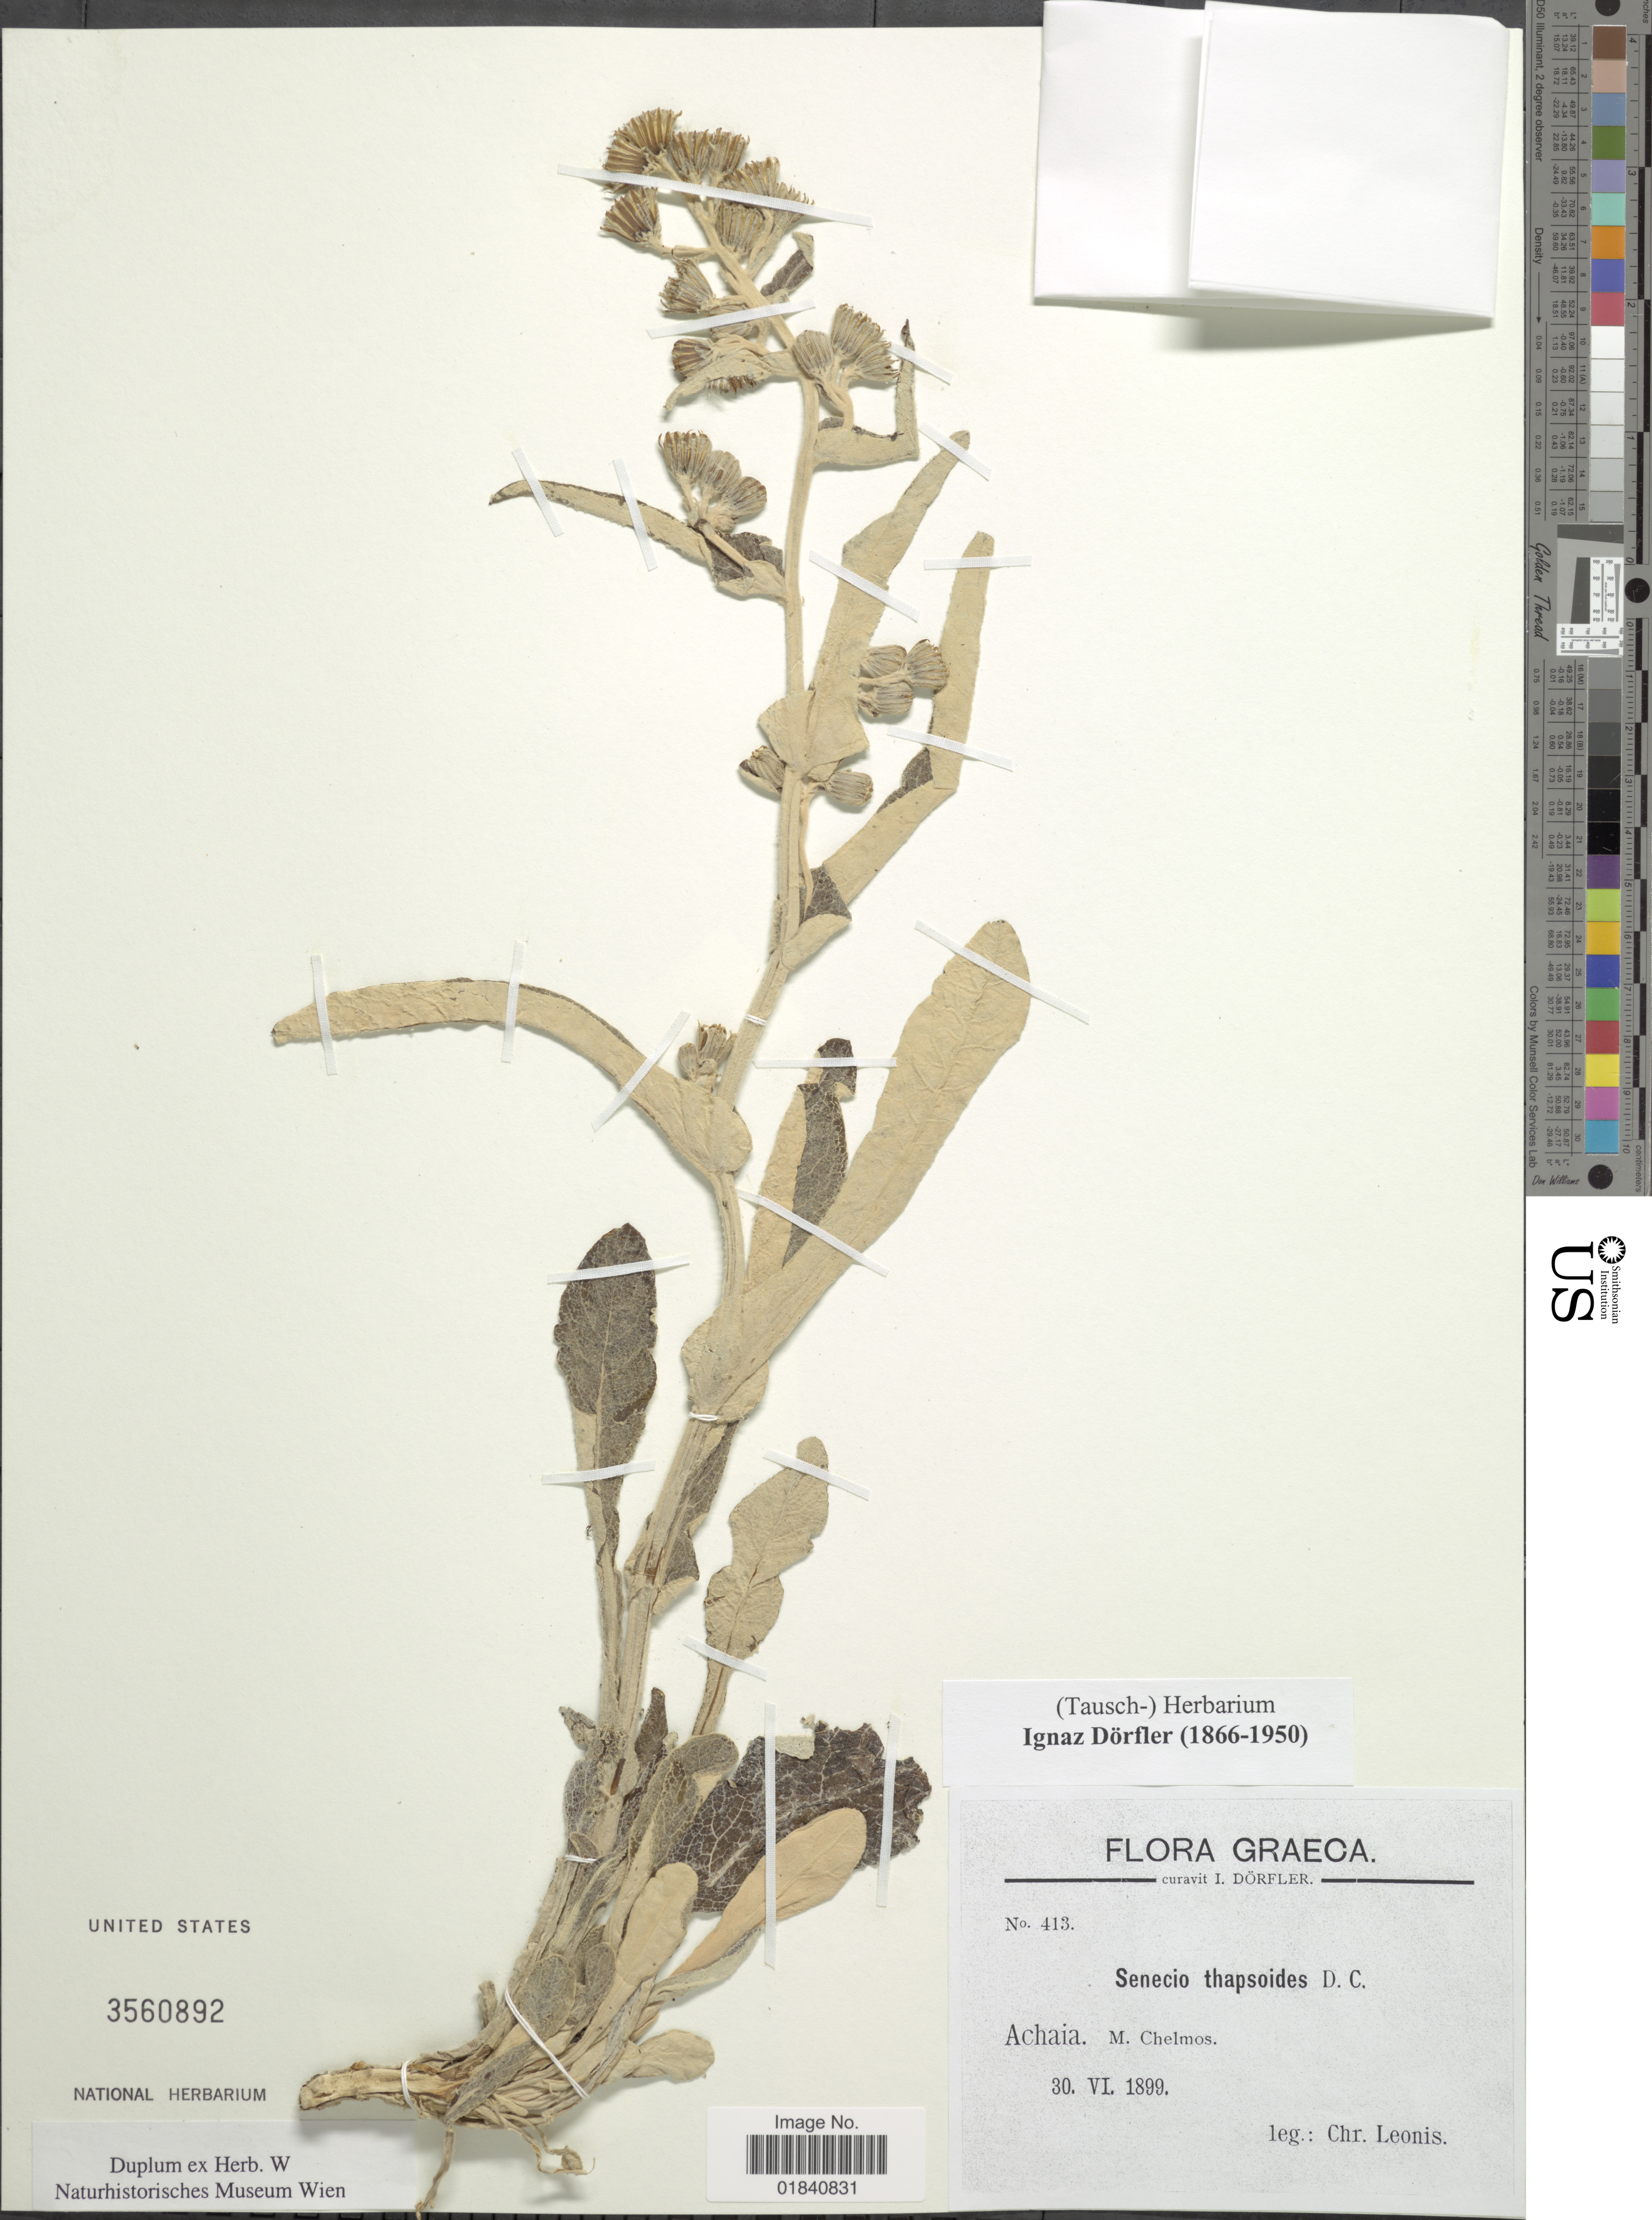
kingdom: Plantae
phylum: Tracheophyta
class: Magnoliopsida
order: Asterales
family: Asteraceae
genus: Senecio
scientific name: Senecio thapsoides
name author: DC.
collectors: C. Leonis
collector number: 413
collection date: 1899-06-30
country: Greece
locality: Achaia. M. Chelmos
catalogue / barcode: US 3560892